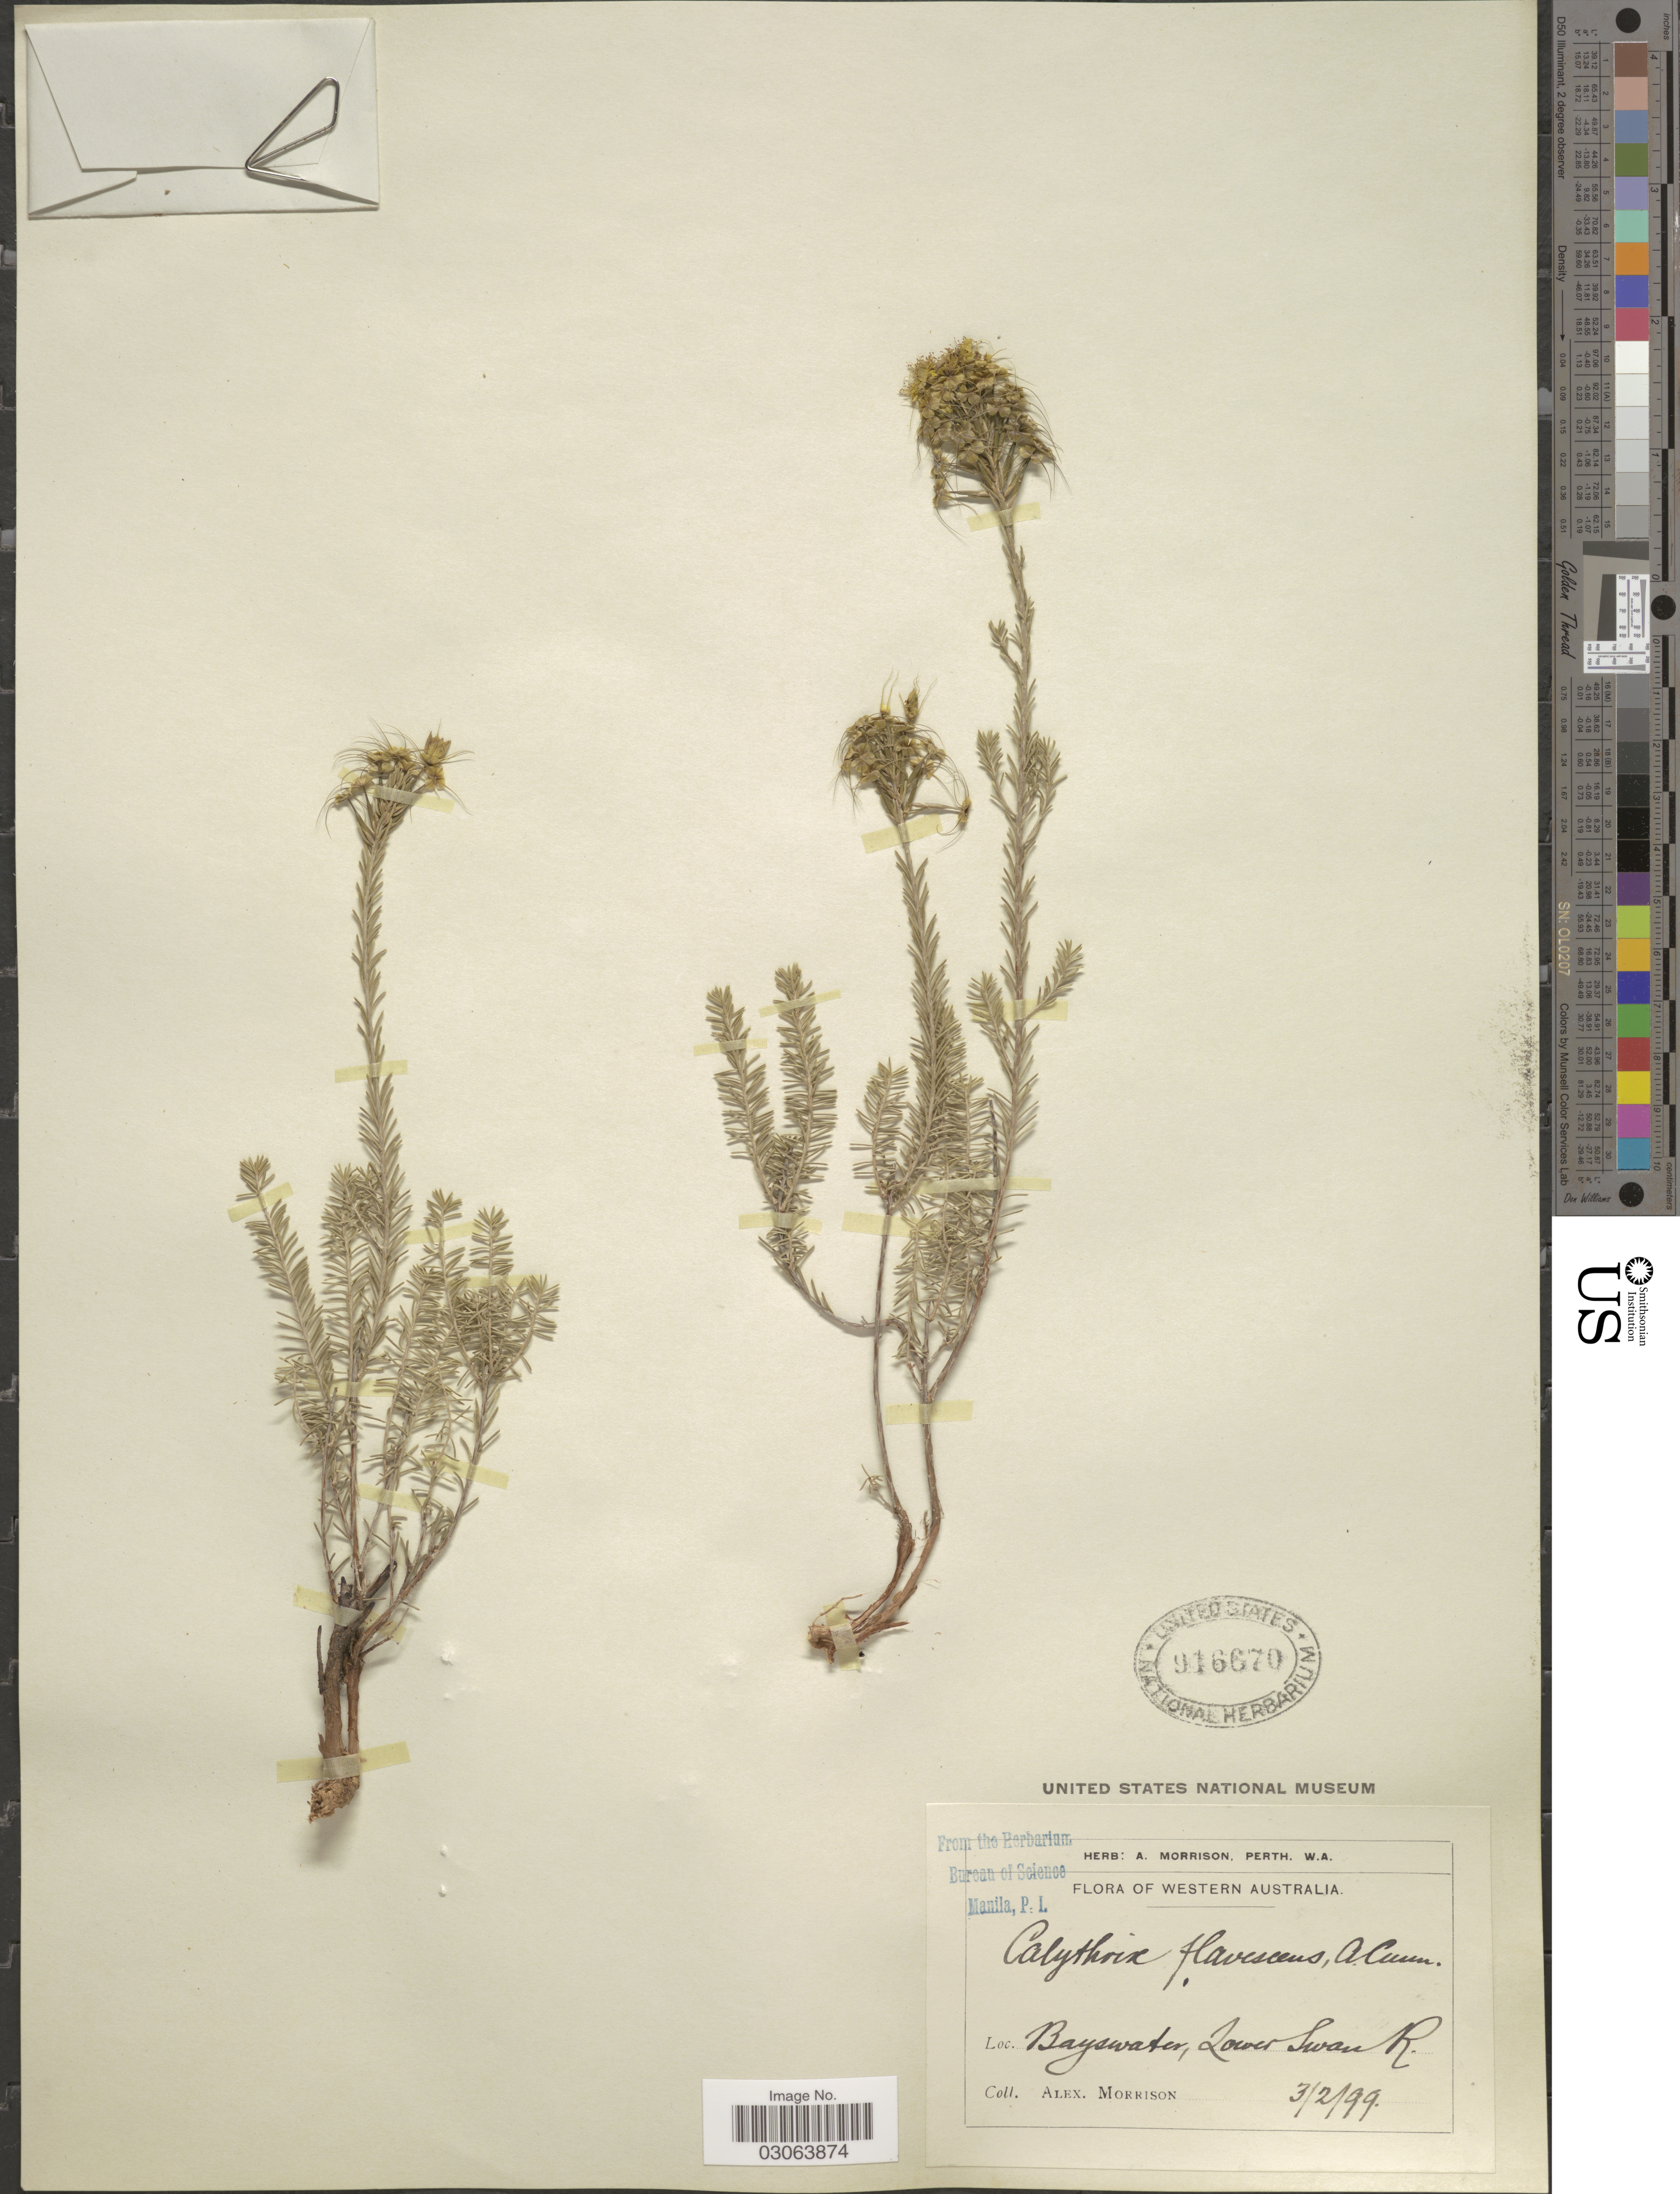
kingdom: Plantae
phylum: Tracheophyta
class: Magnoliopsida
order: Myrtales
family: Myrtaceae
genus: Calytrix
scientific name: Calytrix flavescens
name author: A. Cunn.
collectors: A. Morrison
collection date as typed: Transcribed d/m/y: 3/2/99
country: Australia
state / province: Western Australia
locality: Bayswater, Lower Swan R.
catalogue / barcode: US 916670